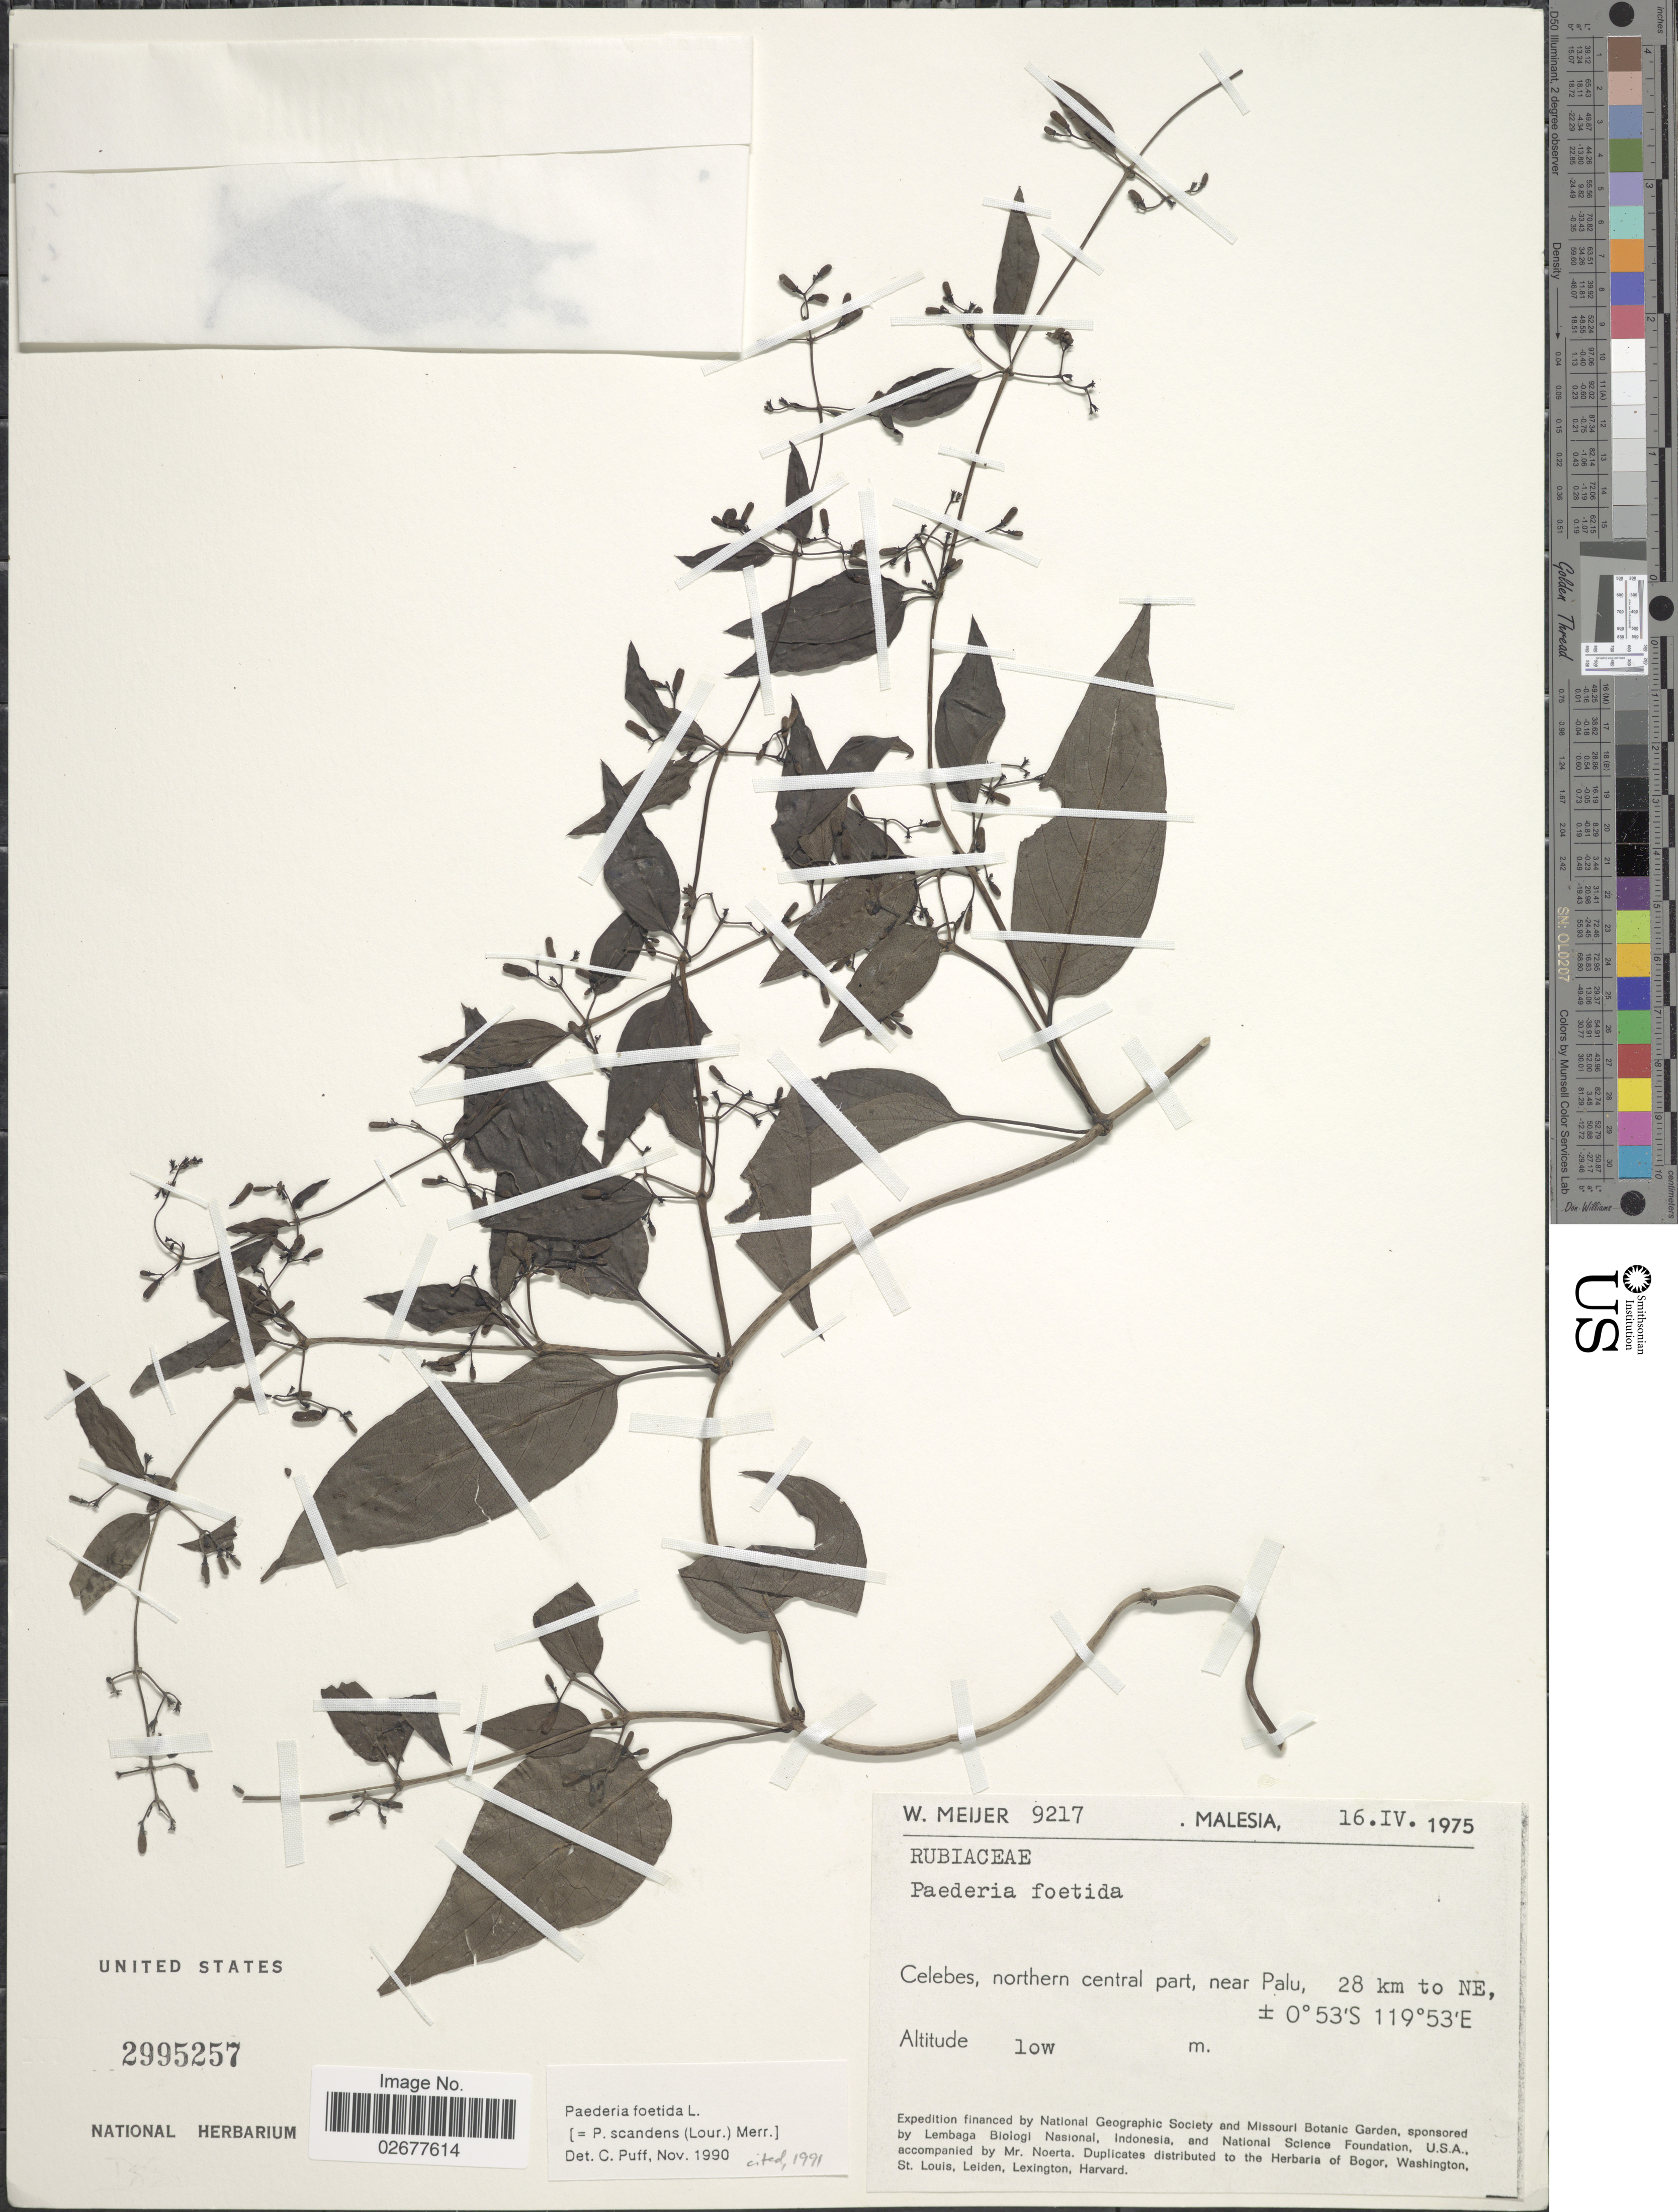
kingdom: Plantae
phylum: Tracheophyta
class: Magnoliopsida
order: Gentianales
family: Rubiaceae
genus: Paederia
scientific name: Paederia foetida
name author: Wall.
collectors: W. Meijer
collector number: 9217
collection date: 1975-04-16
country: Malaysia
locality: Celebes, northern central part, near Palu, 28 km to NE.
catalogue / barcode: US 2995257